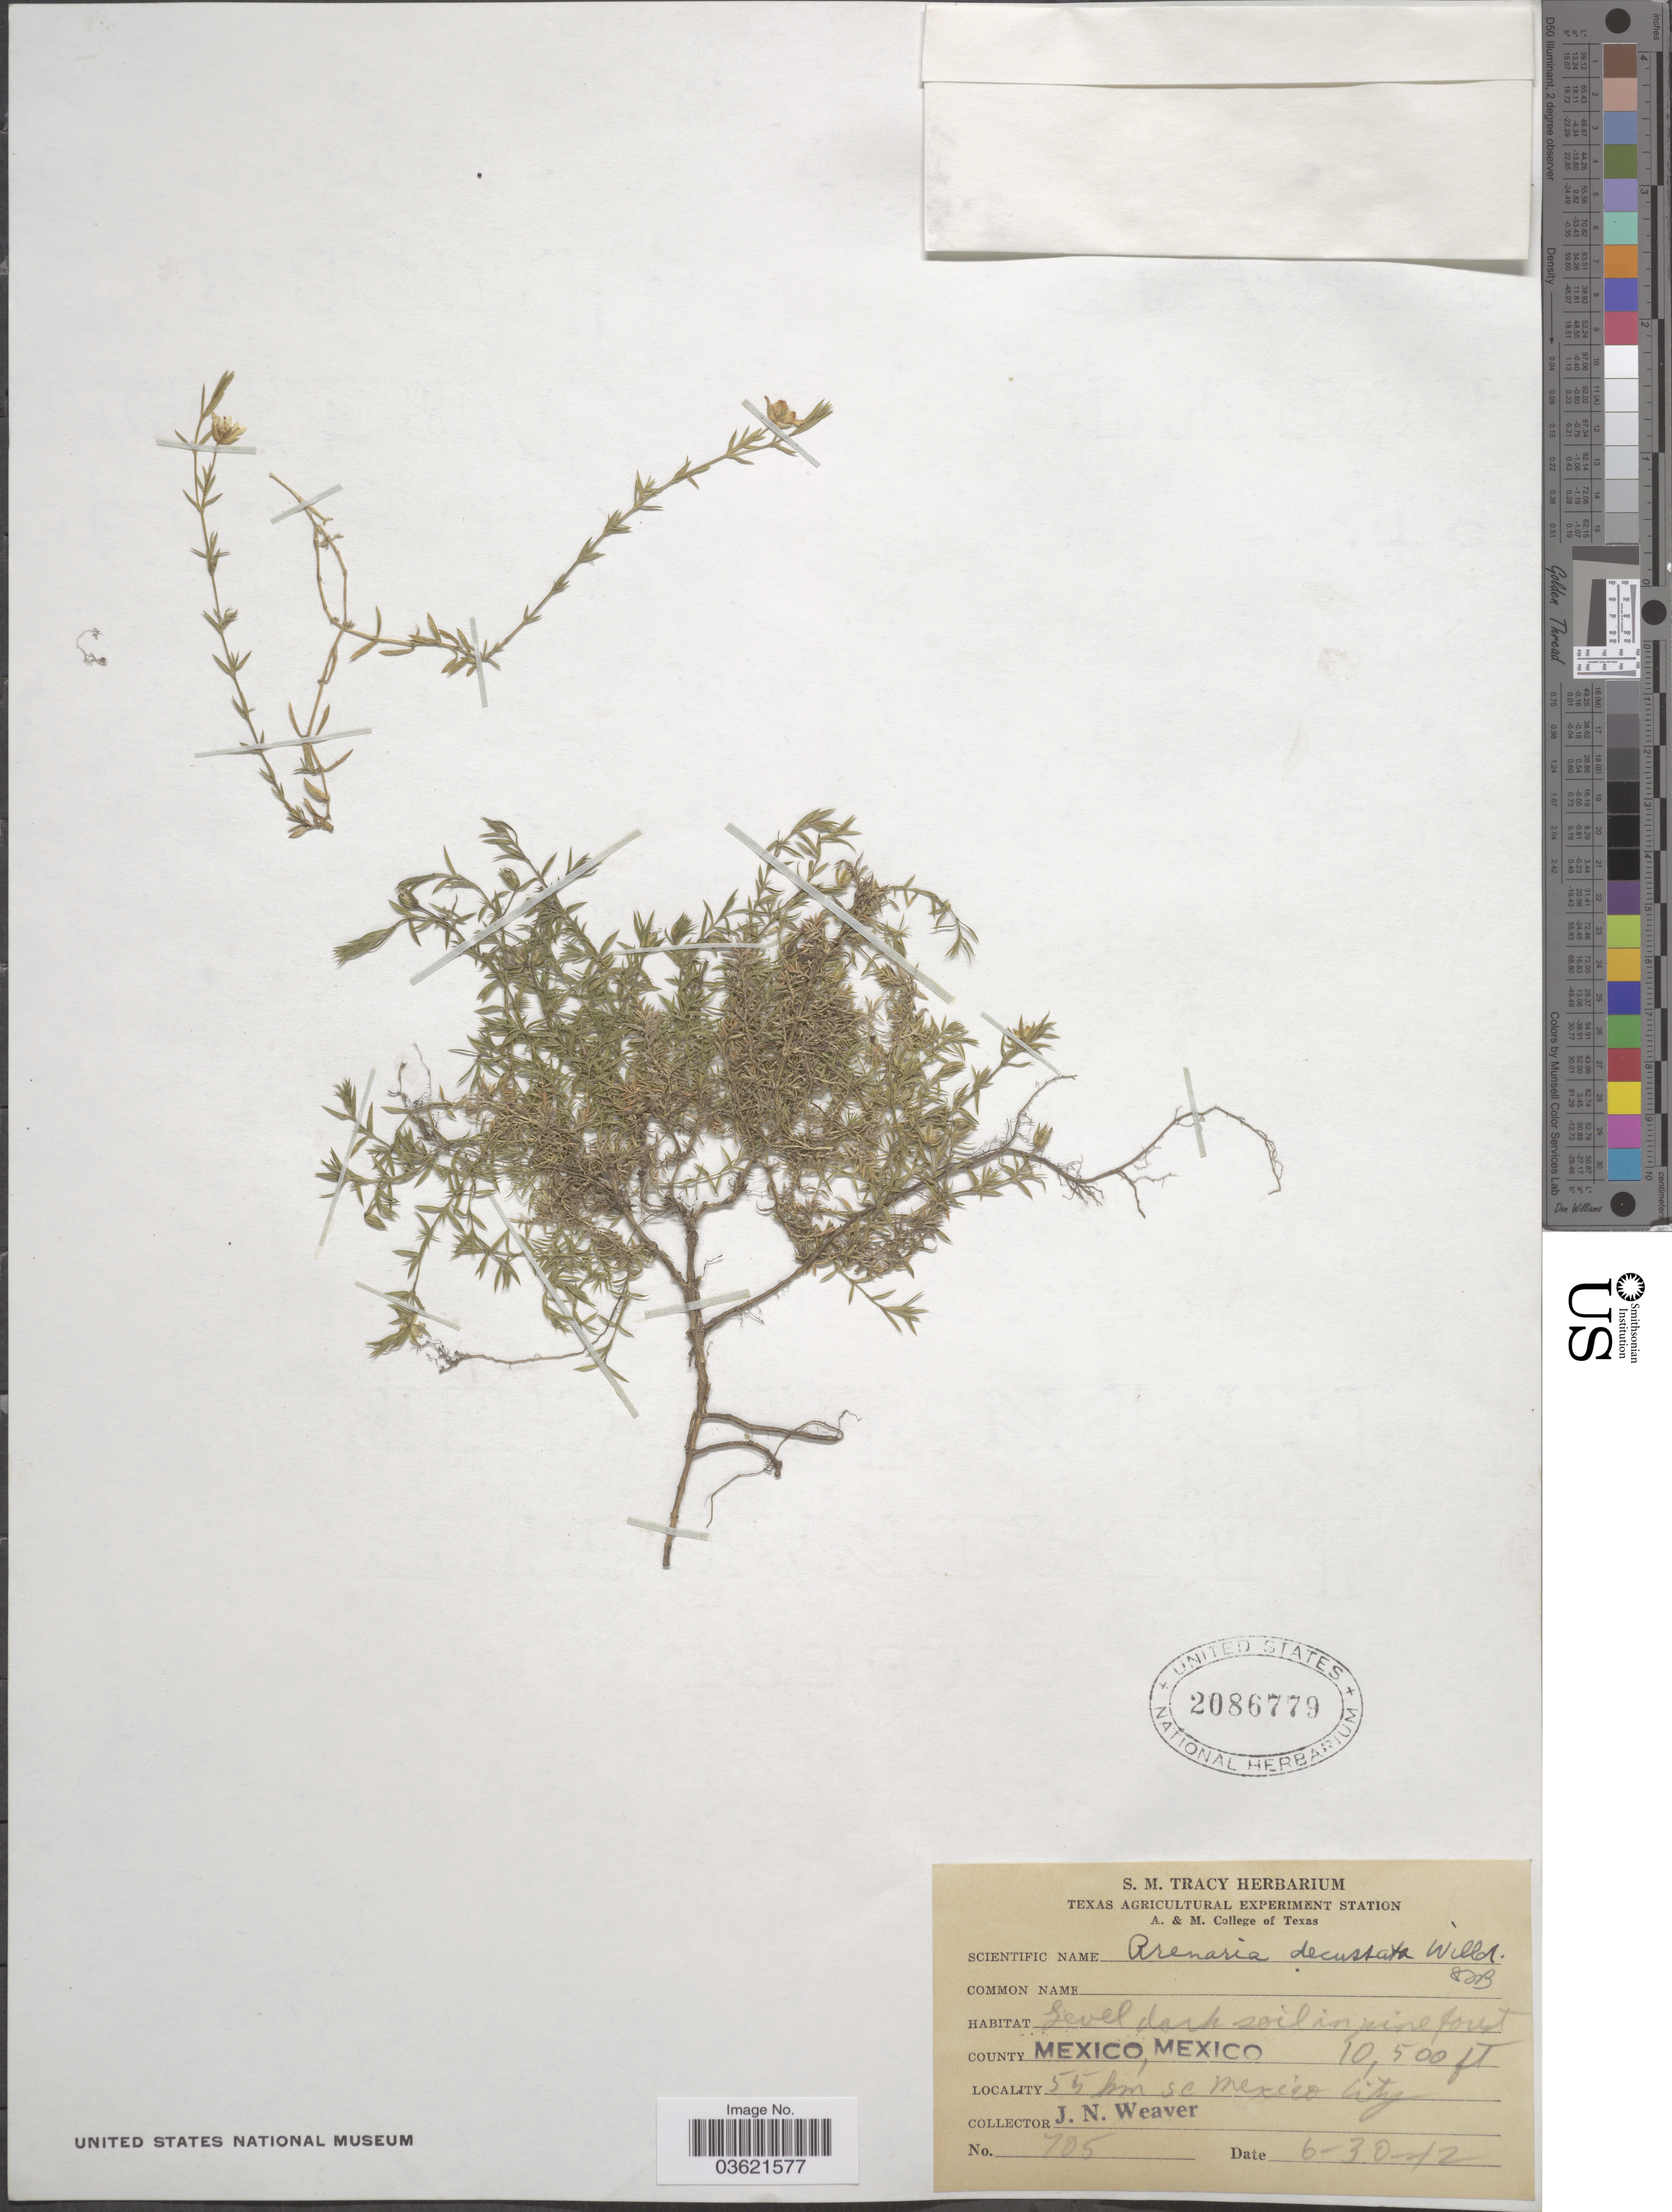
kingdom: Plantae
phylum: Tracheophyta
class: Magnoliopsida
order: Caryophyllales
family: Caryophyllaceae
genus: Arenaria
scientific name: Arenaria lycopodioides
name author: Willd. ex Schltdl.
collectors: J. N. Weaver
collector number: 705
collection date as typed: Transcribed d/m/y: 30/6/42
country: Mexico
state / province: México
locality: County Mexico. 55 km se Mexico City.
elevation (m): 3200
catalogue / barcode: US 2086779